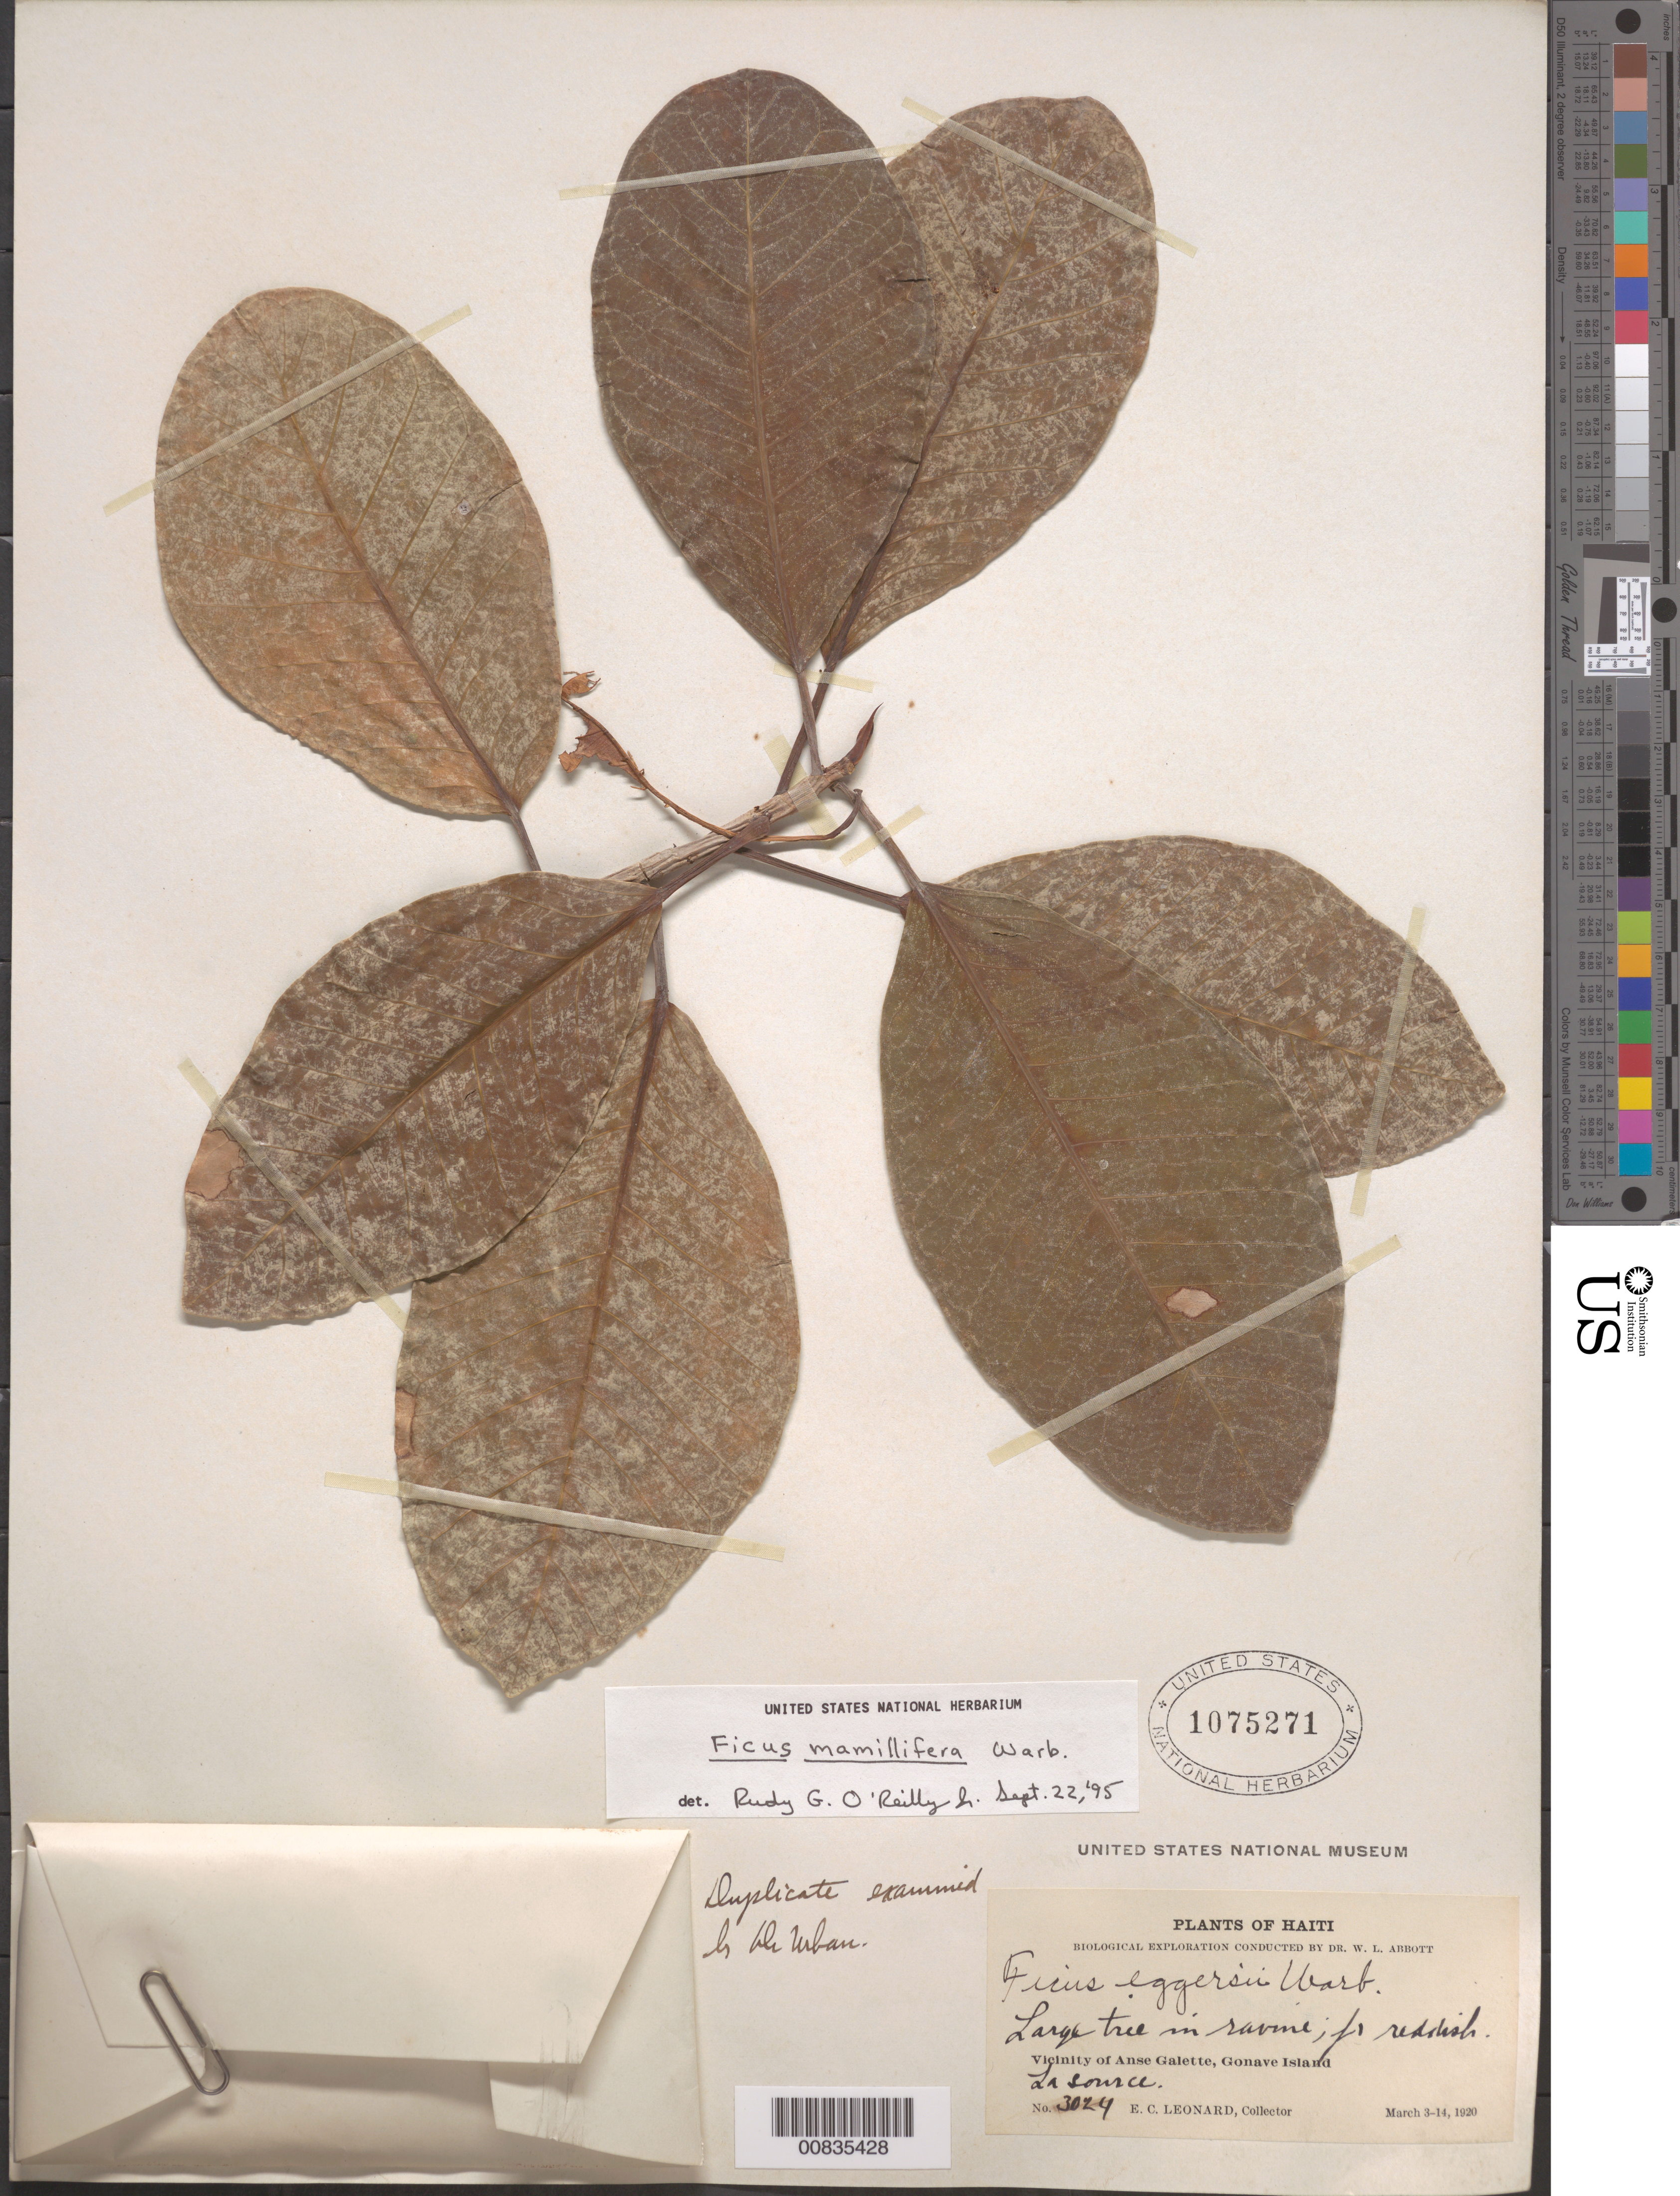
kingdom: Plantae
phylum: Tracheophyta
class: Magnoliopsida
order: Rosales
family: Moraceae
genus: Ficus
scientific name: Ficus mamillifera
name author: Warb.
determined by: O'Reilly, R. G., Jr., (US), NMNH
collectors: E. C. Leonard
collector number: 3024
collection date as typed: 03 Mar 1920 to 14 Mar 1920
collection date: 1920-03-03/1920-03-14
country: Haiti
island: Gonave I.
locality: La Source. Vicinity of Anse Galette.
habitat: Ravine.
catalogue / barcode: US 1075271